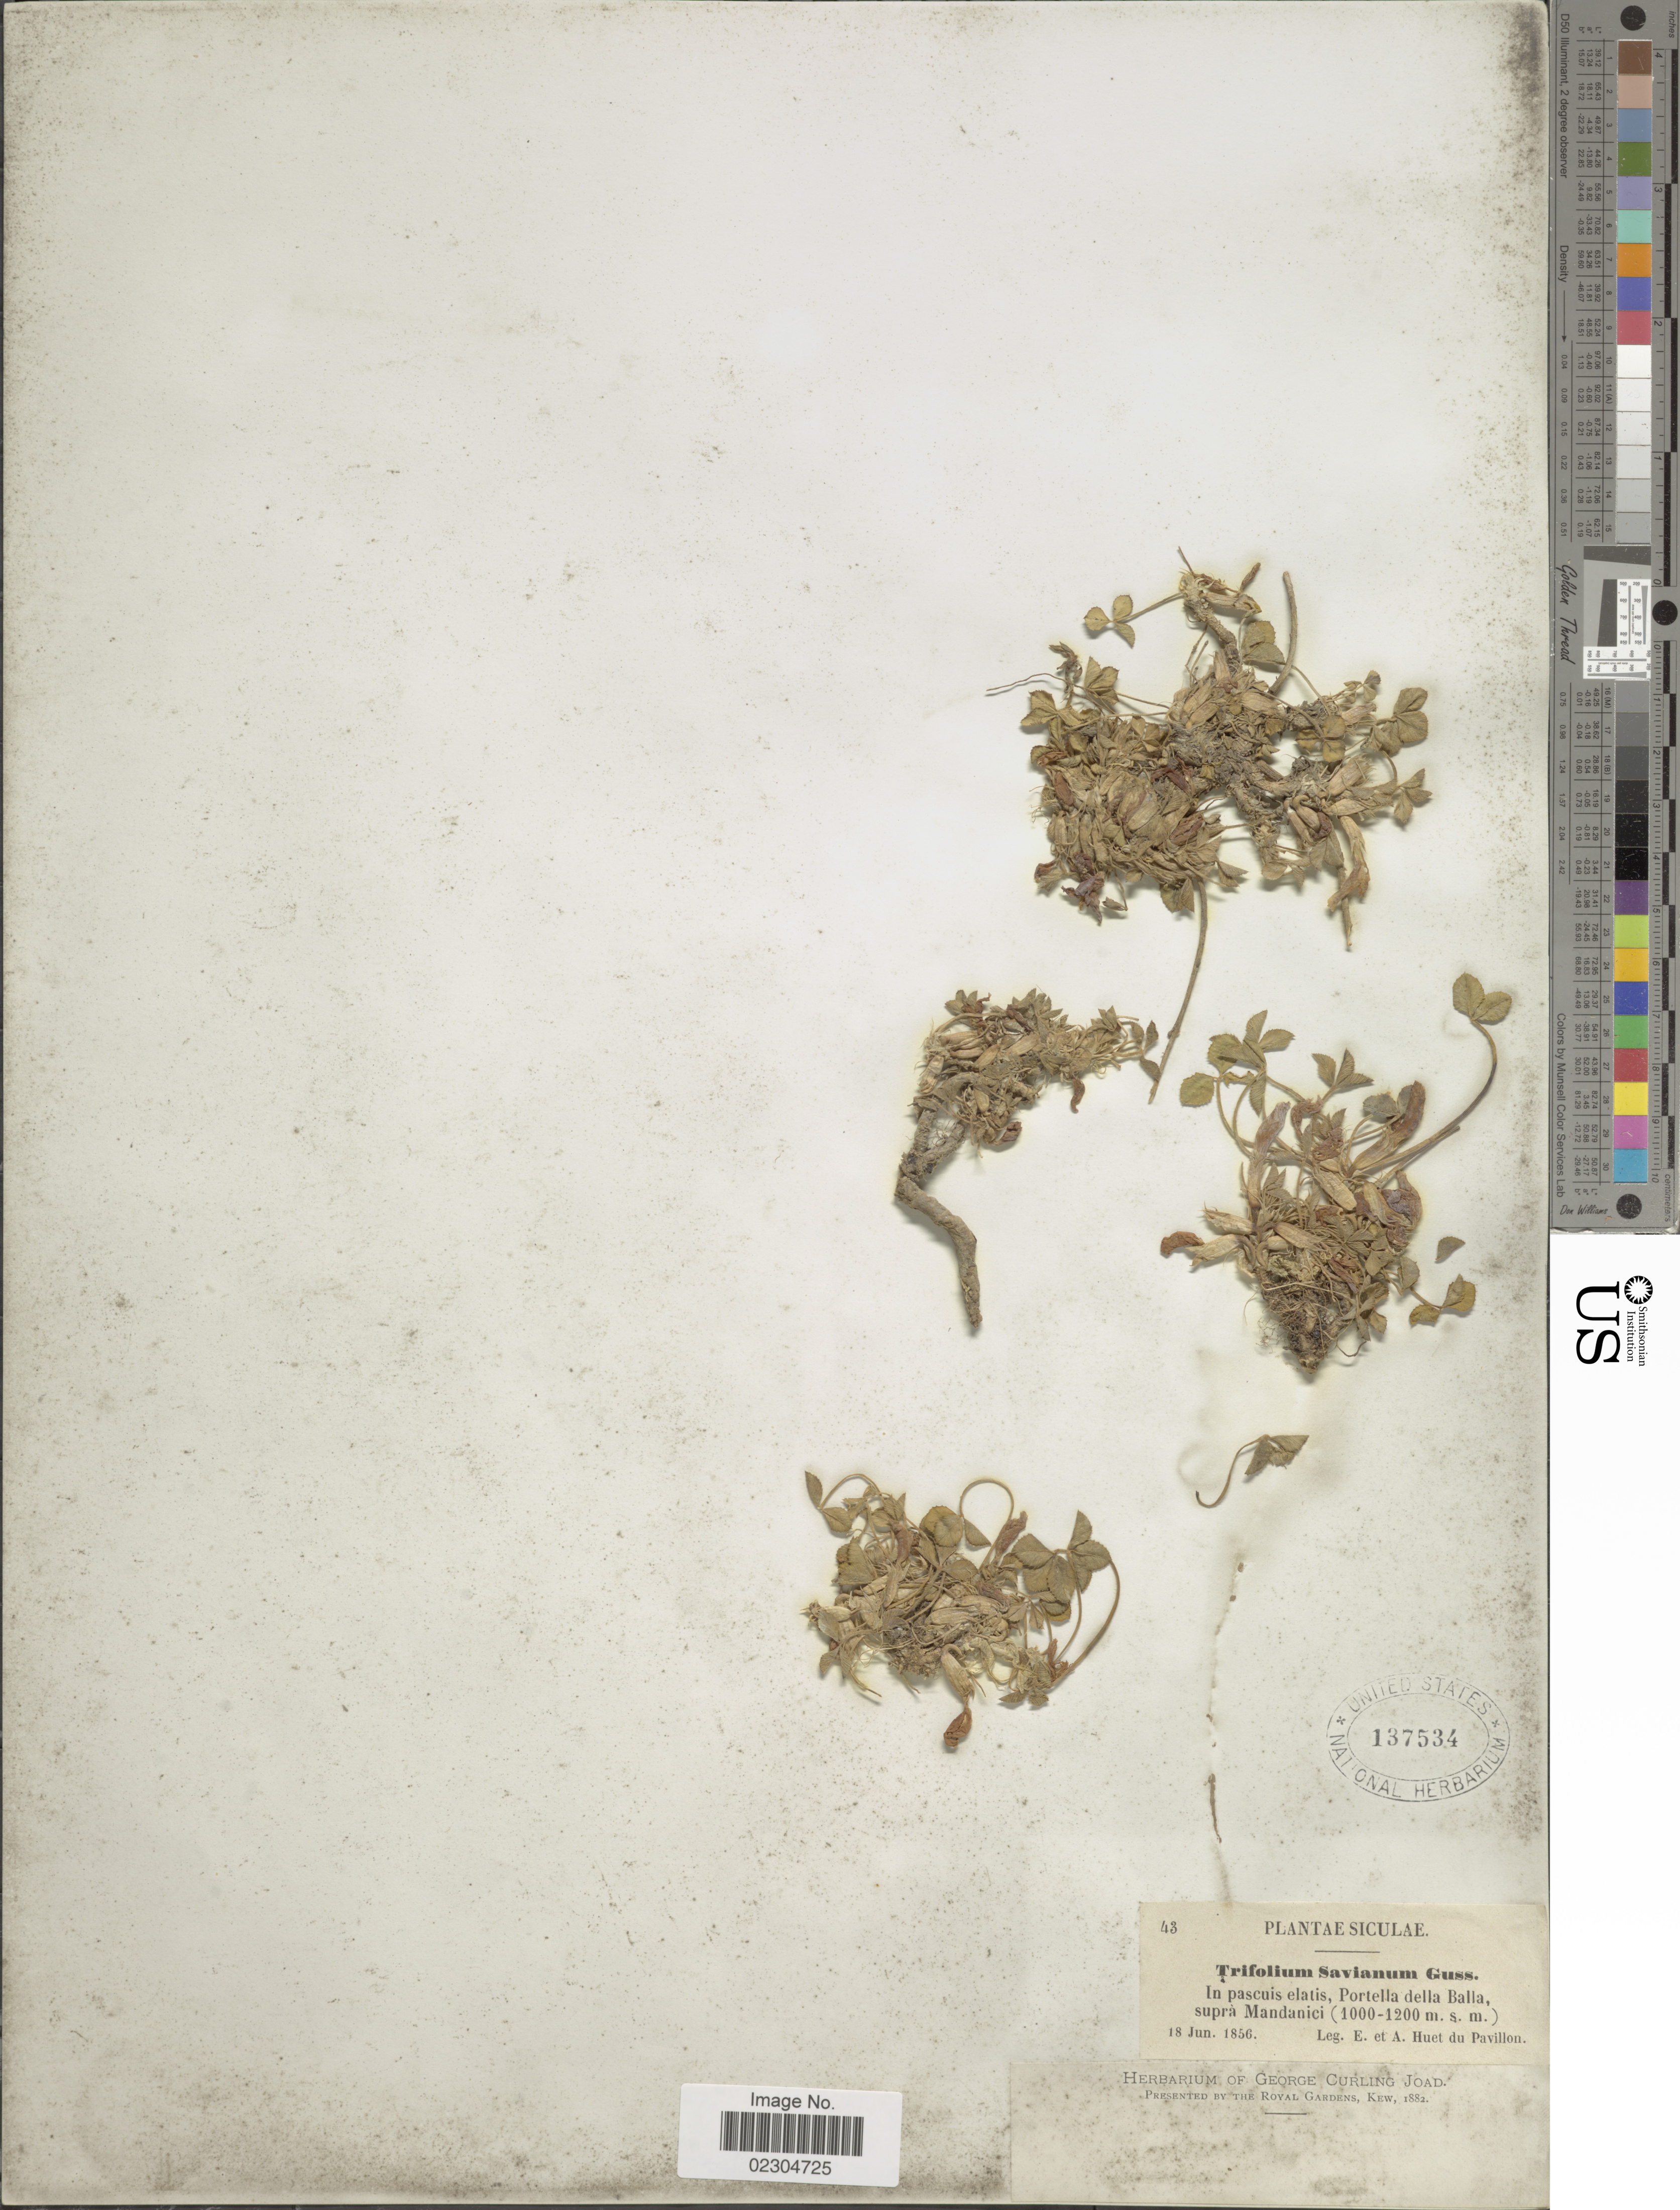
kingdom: Plantae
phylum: Tracheophyta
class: Magnoliopsida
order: Fabales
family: Fabaceae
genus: Trifolium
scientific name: Trifolium savianum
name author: Gussone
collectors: E. Huet du Pavillon & A. Huet du Pavillon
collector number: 43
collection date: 1856-06-18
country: Italy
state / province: Siciliana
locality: Siculae. Portella della Balla, suprà Mandanici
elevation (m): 1000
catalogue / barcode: US 137534